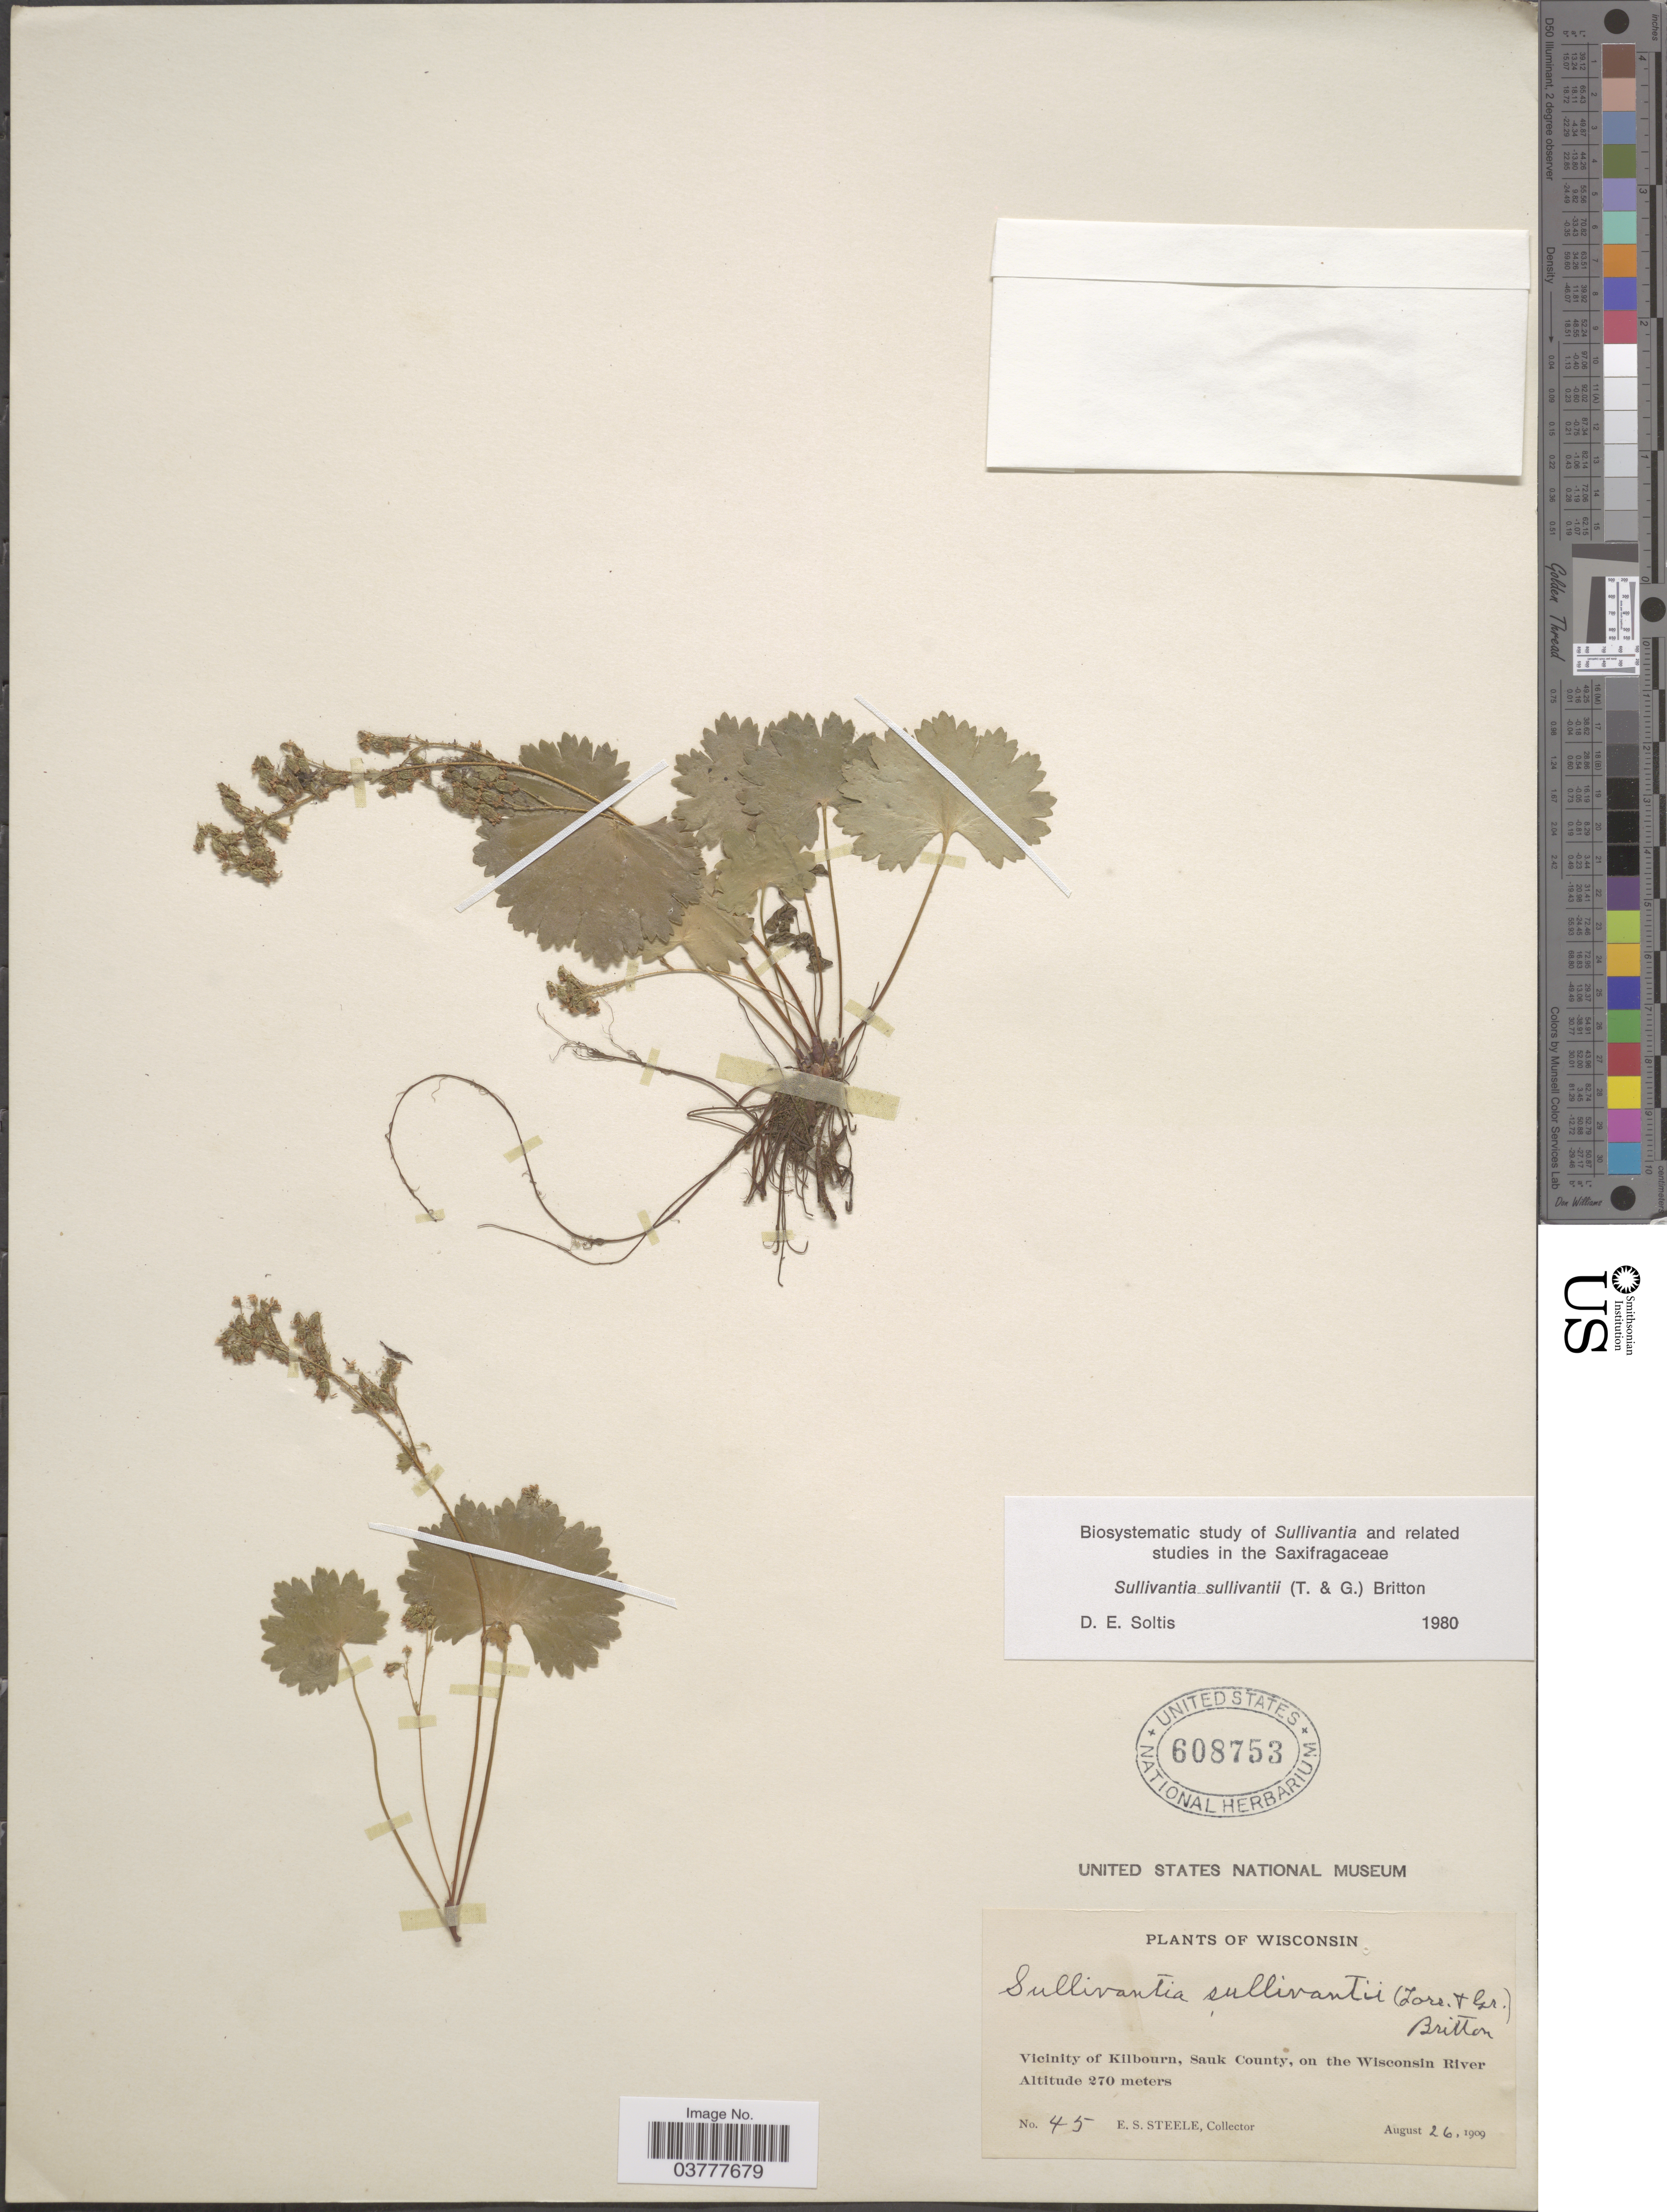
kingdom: Plantae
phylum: Tracheophyta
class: Magnoliopsida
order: Saxifragales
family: Saxifragaceae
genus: Sullivantia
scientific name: Sullivantia sullivantii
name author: (Torr. & A. Gray) Britton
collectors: E. Steele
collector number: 45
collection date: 1909-08-26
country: United States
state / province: Wisconsin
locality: Vicinity of Killbourn, Sauk County, on the Wisconsin River.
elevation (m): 270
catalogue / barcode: US 608753